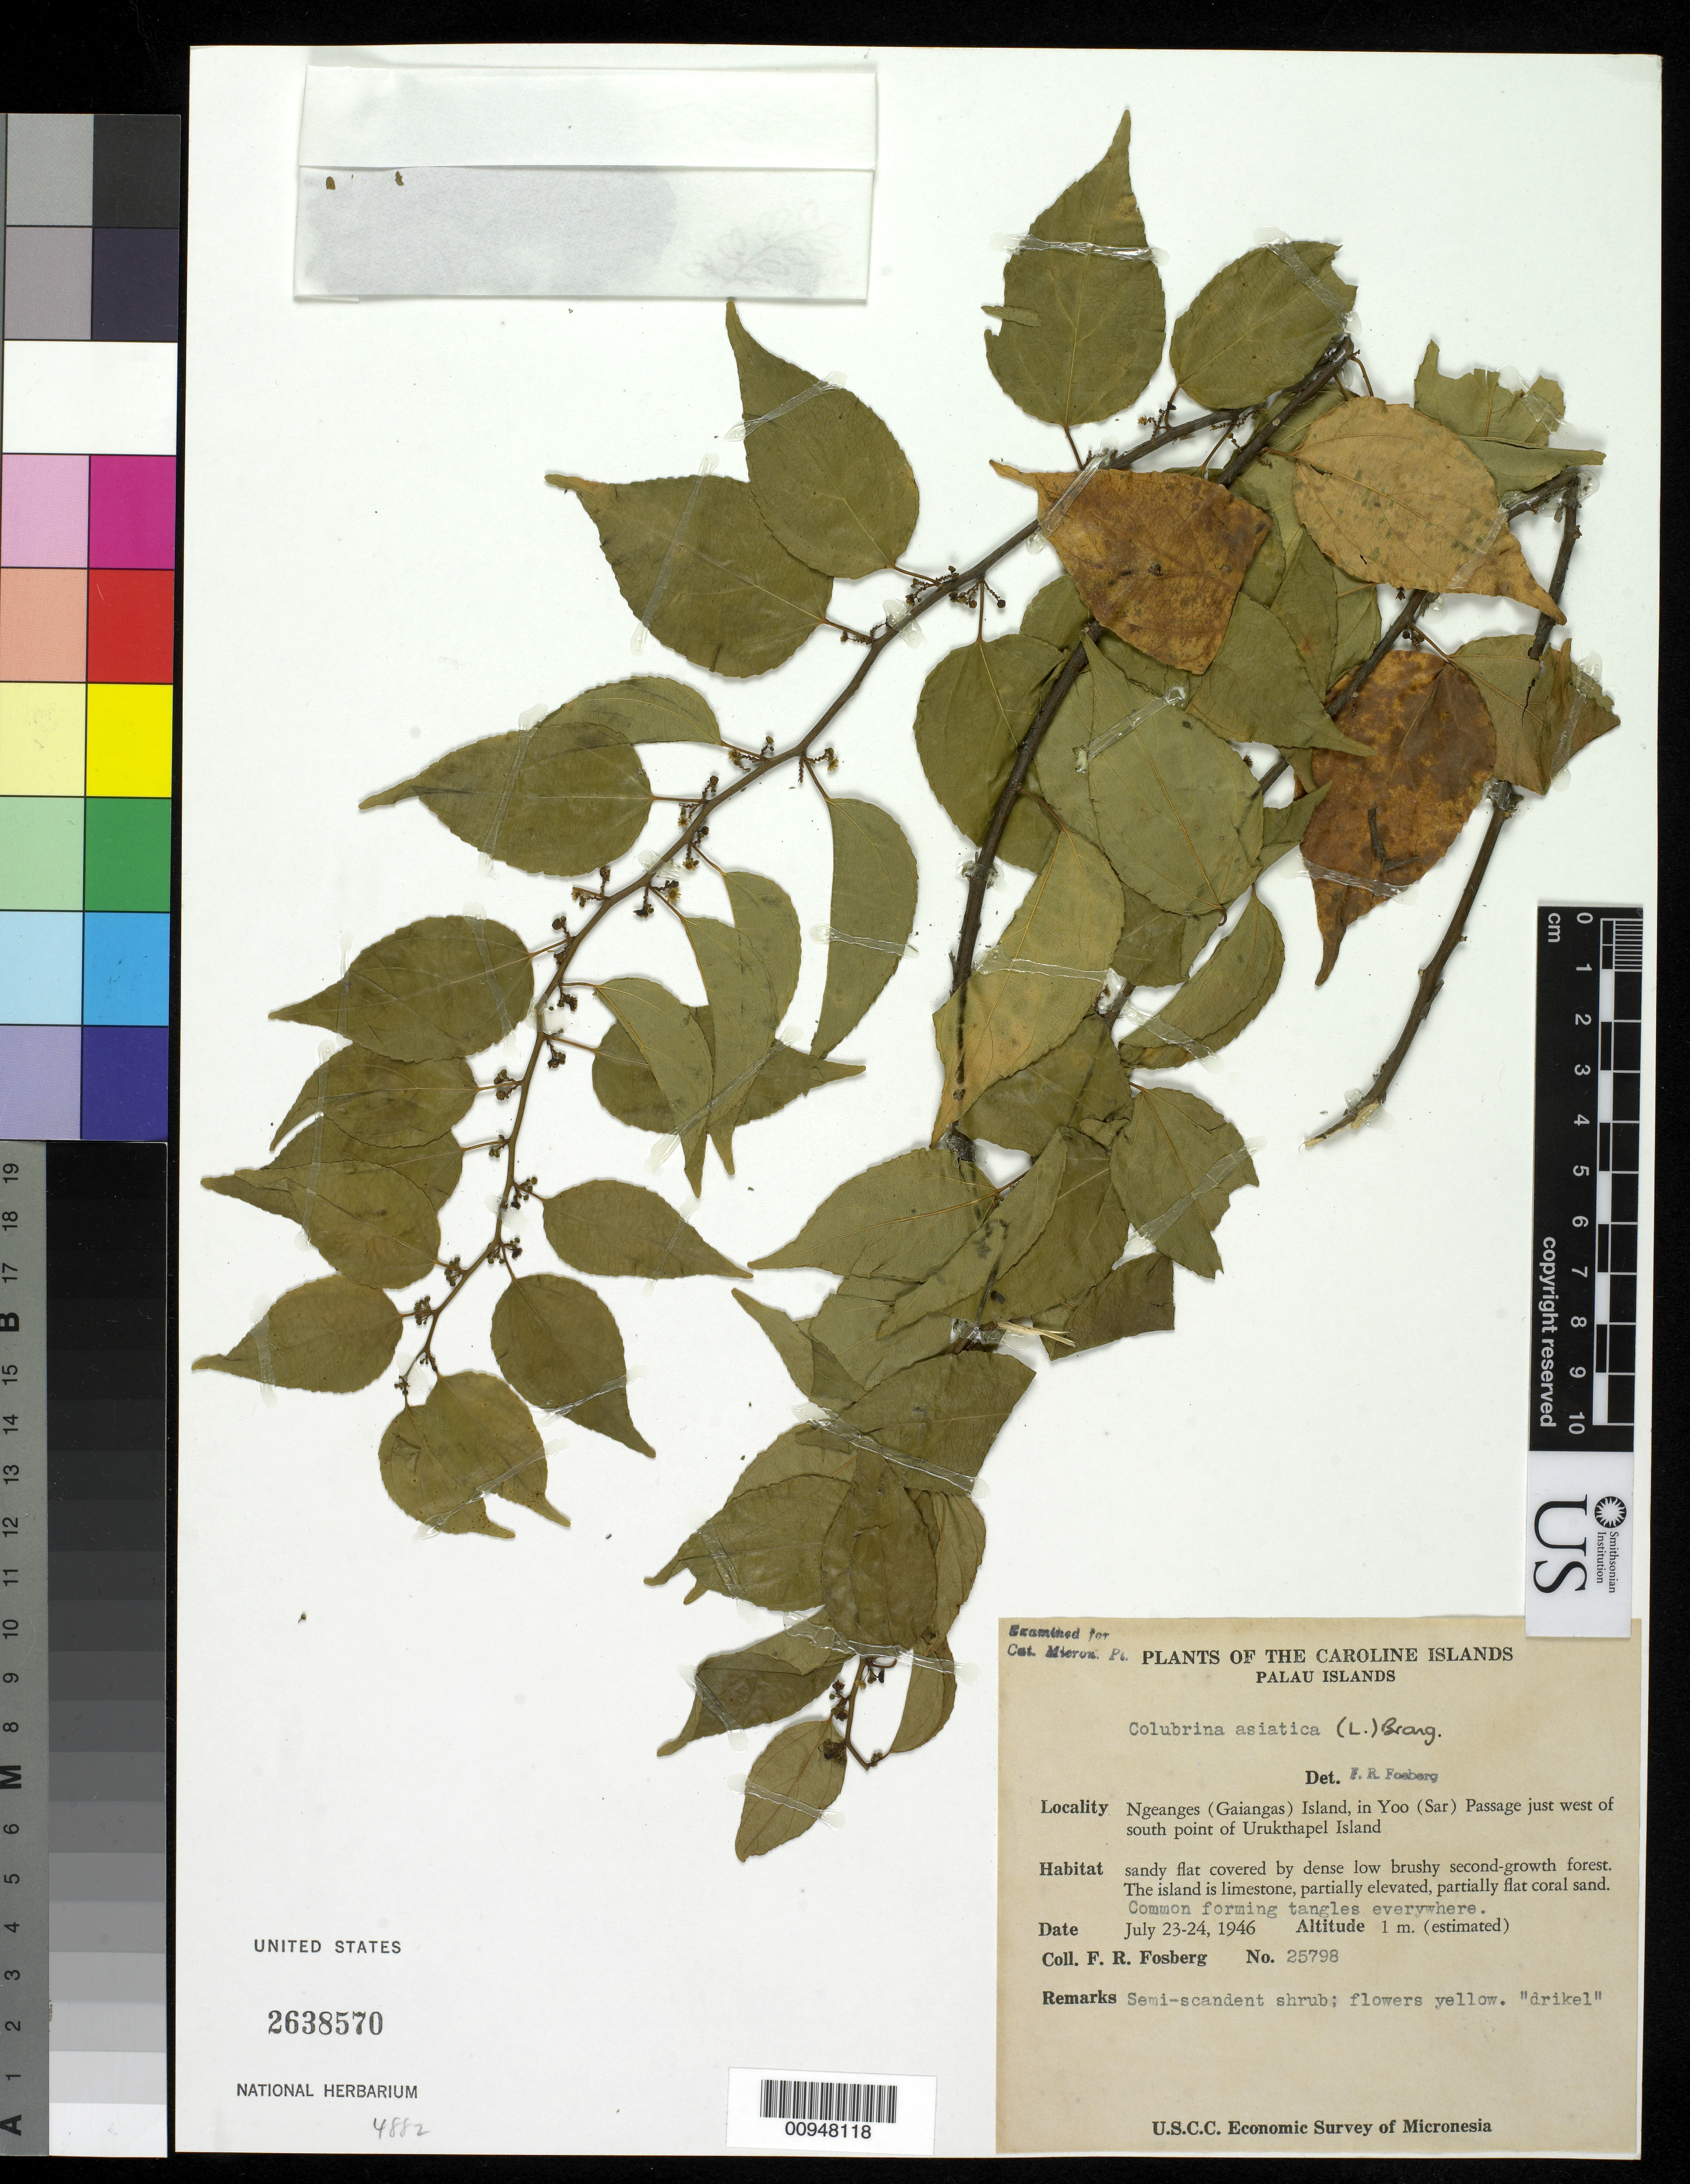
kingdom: Plantae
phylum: Tracheophyta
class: Magnoliopsida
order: Rosales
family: Rhamnaceae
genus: Colubrina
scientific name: Colubrina asiatica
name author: (L.) Brongn.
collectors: F. R. Fosberg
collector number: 25798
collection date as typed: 23 Jul 1946 to 24 Jul 1946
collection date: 1946-07-23/1946-07-24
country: Palau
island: Ngeanges (Gaiangas)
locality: In Yoo (Sar) Passage just west of south point of Urukthapel Island (Also known as Gaiangas I.)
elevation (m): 1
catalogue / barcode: US 2638570